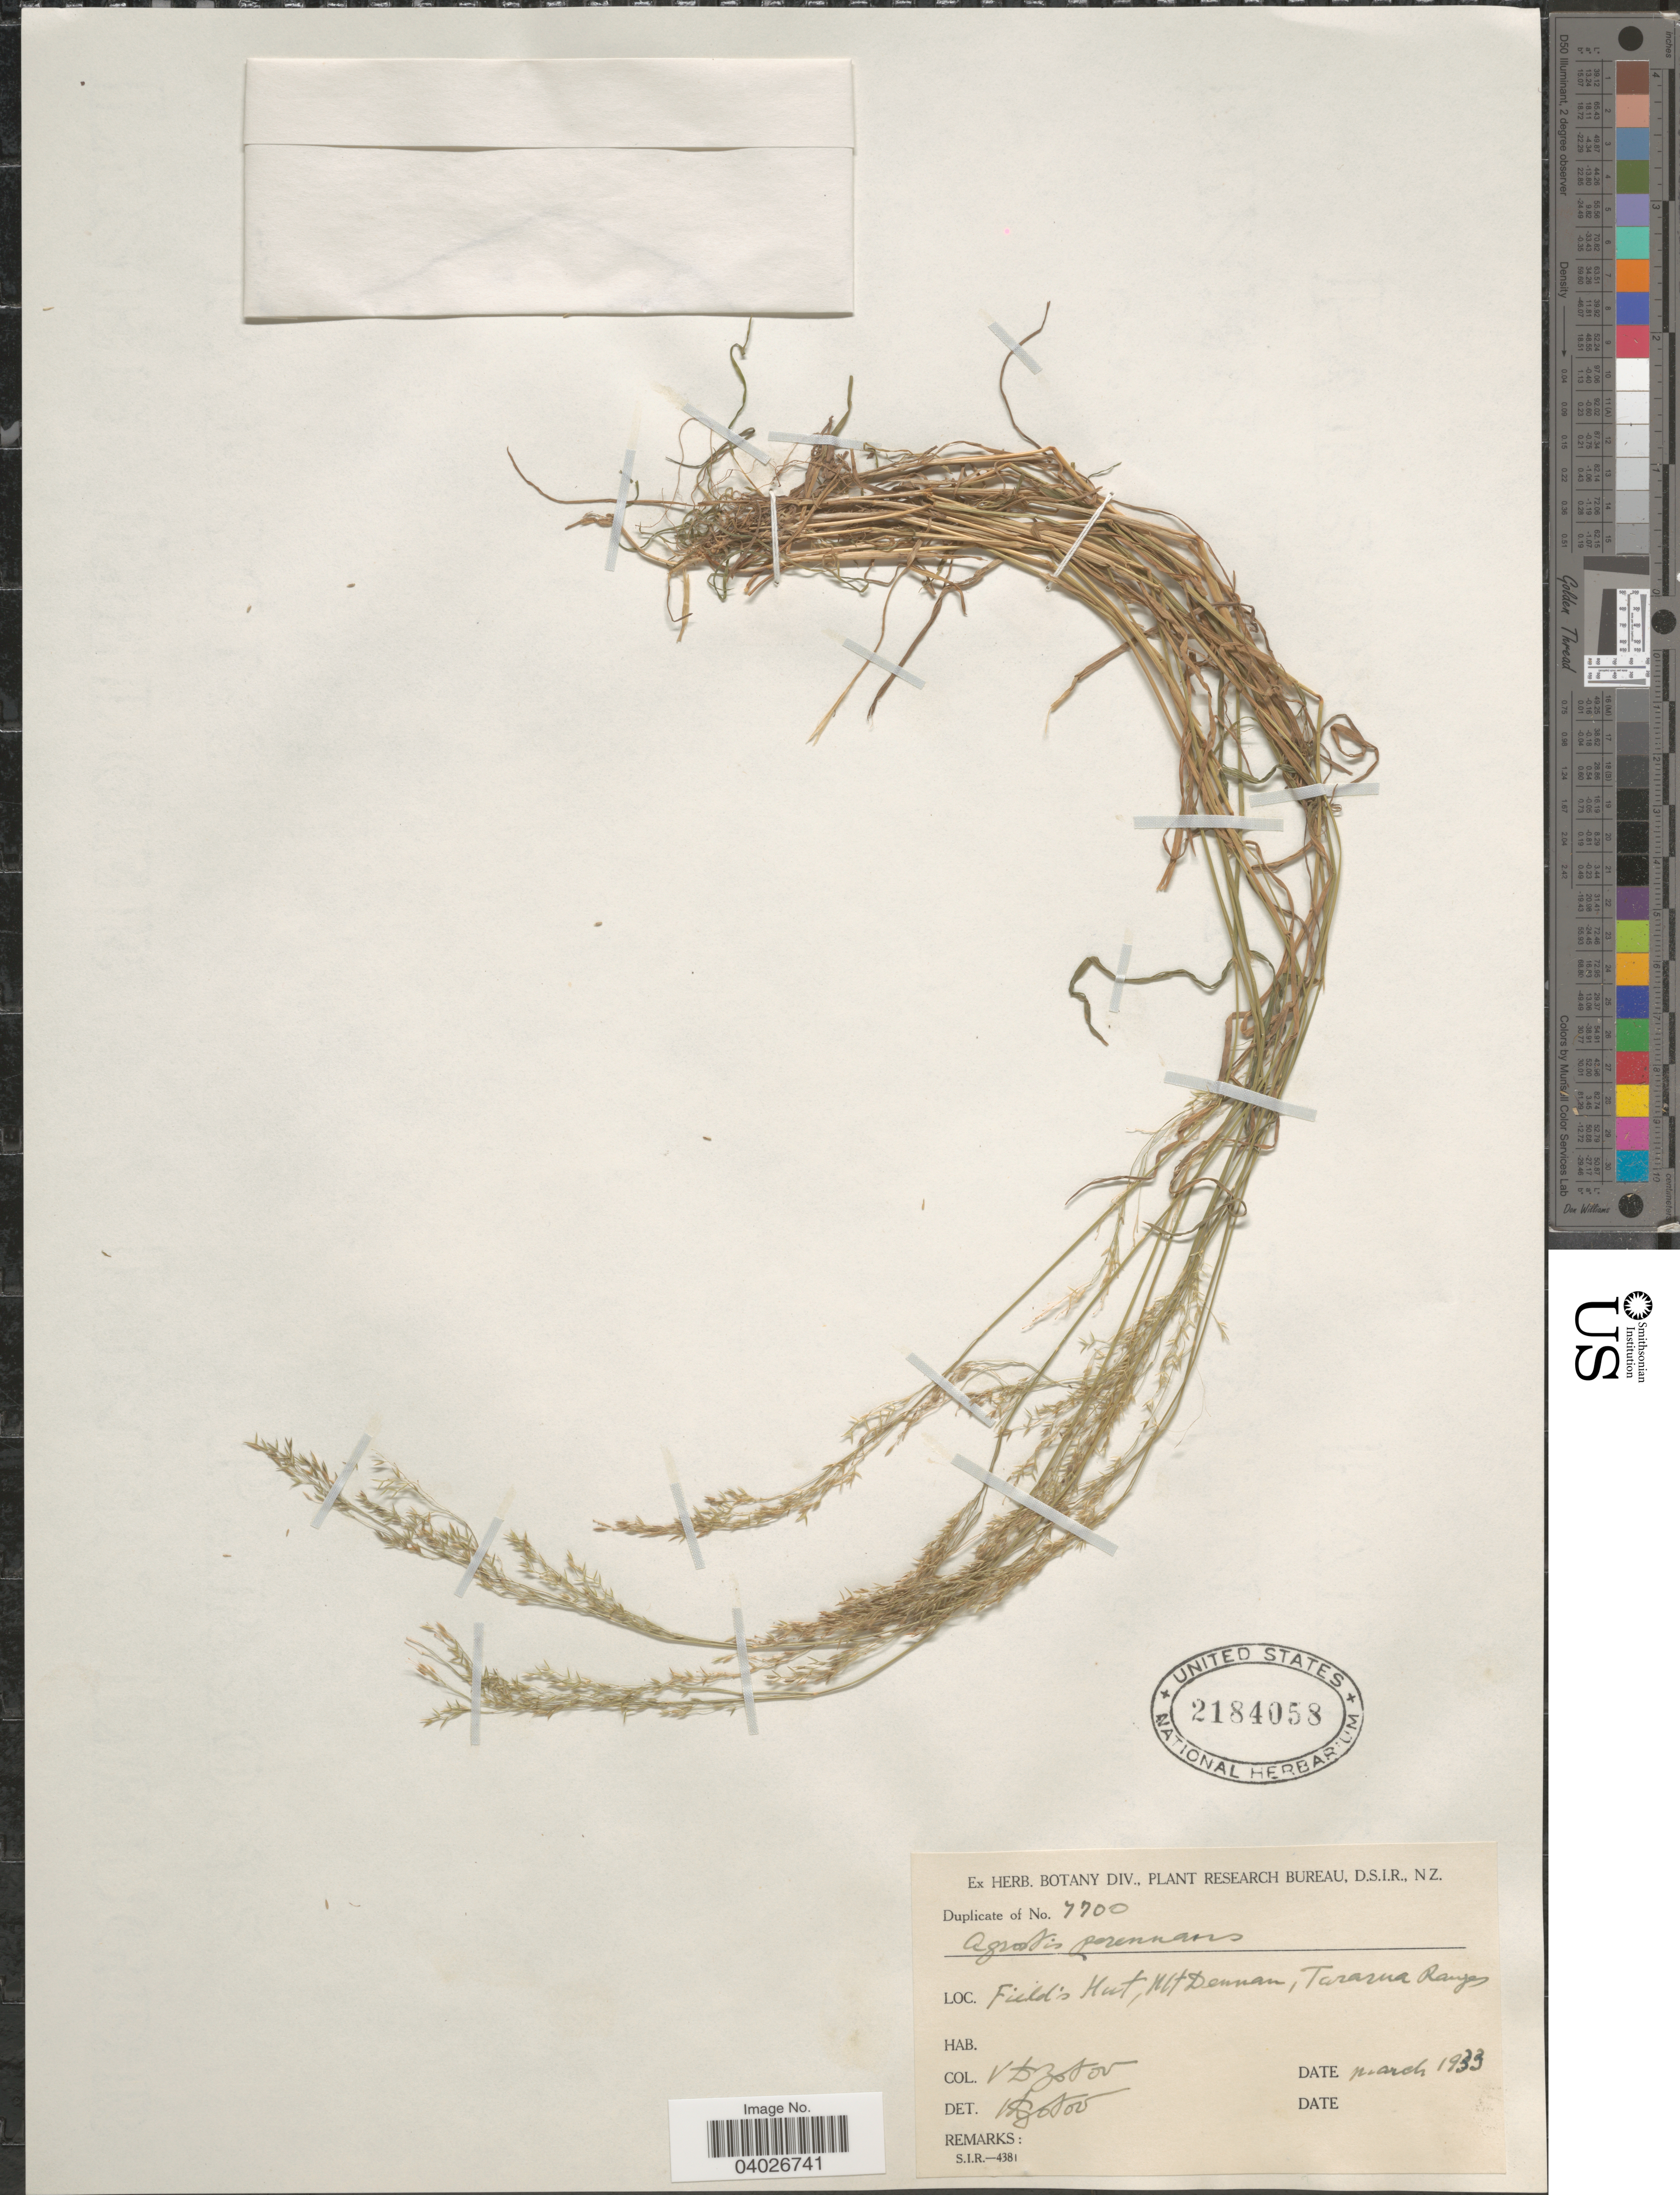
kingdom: Plantae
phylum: Tracheophyta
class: Liliopsida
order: Poales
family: Poaceae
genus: Agrostis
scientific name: Agrostis perennans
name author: (Walter) Tuck.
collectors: V. Zotov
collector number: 7700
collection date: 1933-03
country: New Zealand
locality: Fields Hut, Mt Dennan, Tararua Ranges.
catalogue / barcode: US 2184058